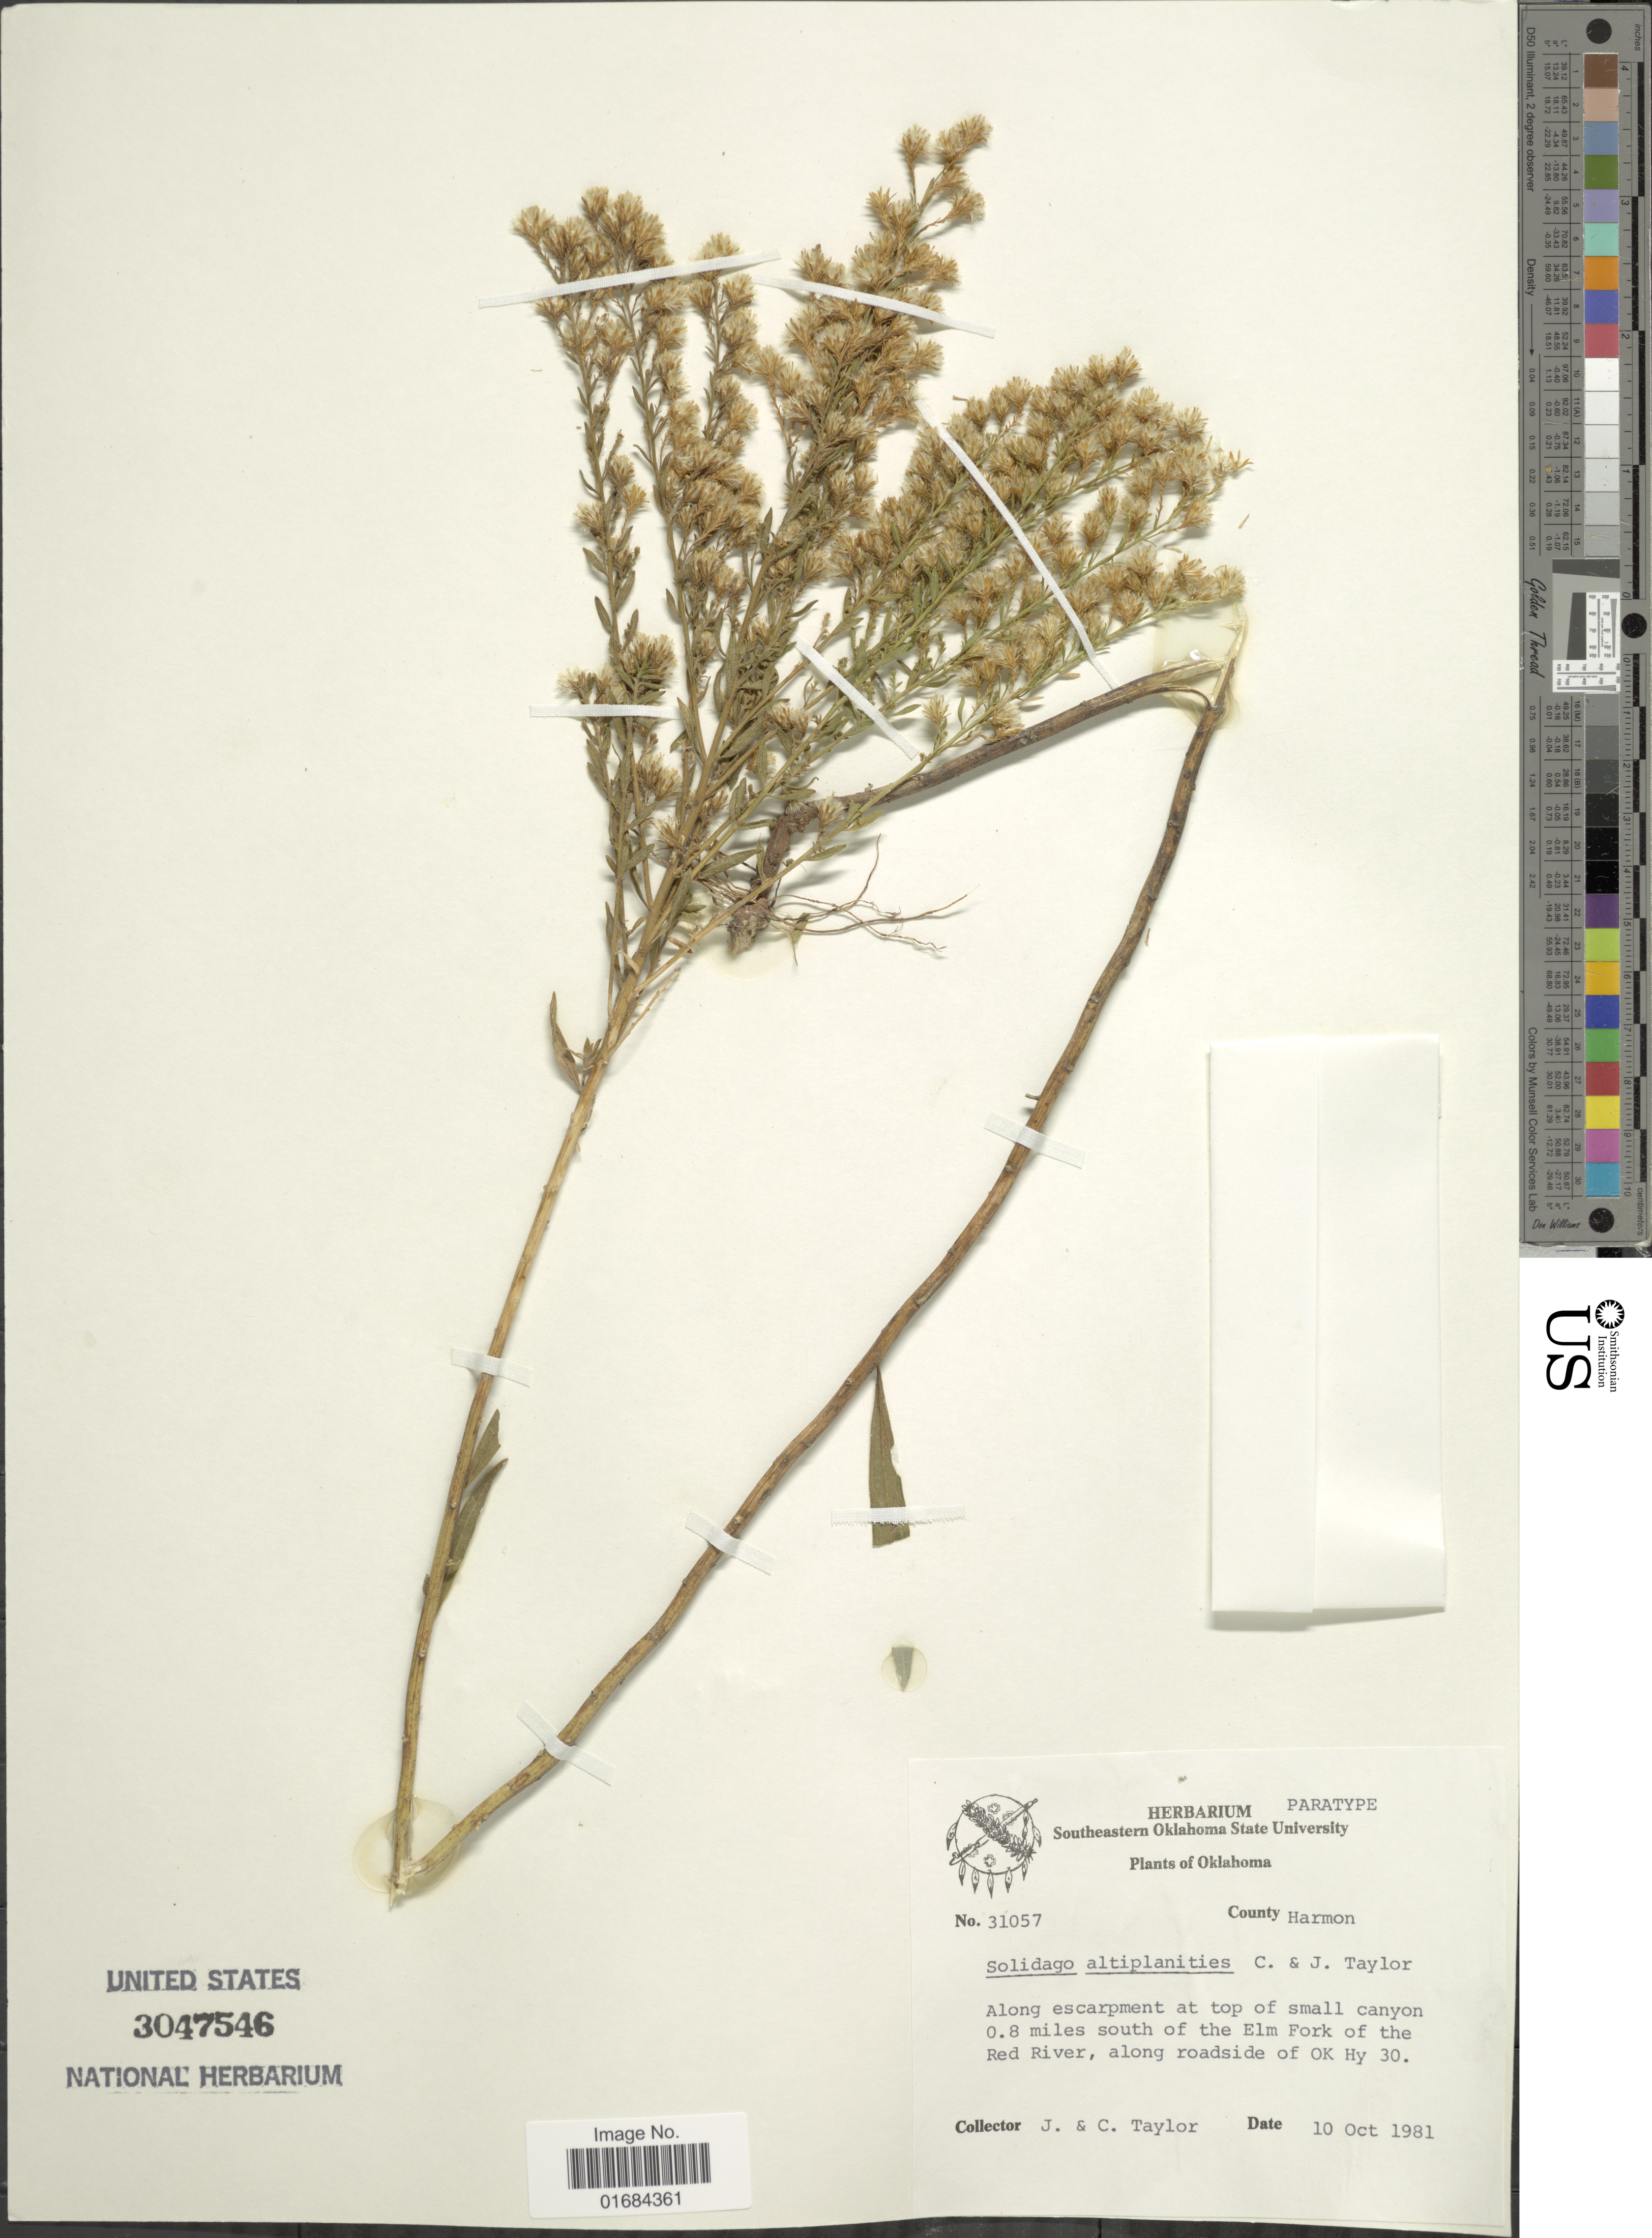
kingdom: Plantae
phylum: Tracheophyta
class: Magnoliopsida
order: Asterales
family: Asteraceae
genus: Solidago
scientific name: Solidago altiplanities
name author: C.E.S. Taylor & R.John Taylor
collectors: J. Taylor & C. Taylor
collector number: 31057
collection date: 1981-10-10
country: United States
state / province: Oklahoma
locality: Along escarpment at top of small cayon, 0.8 miles south of the Elm Fork of the Red river, along roadside of OK Hy 30.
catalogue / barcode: US 3047546